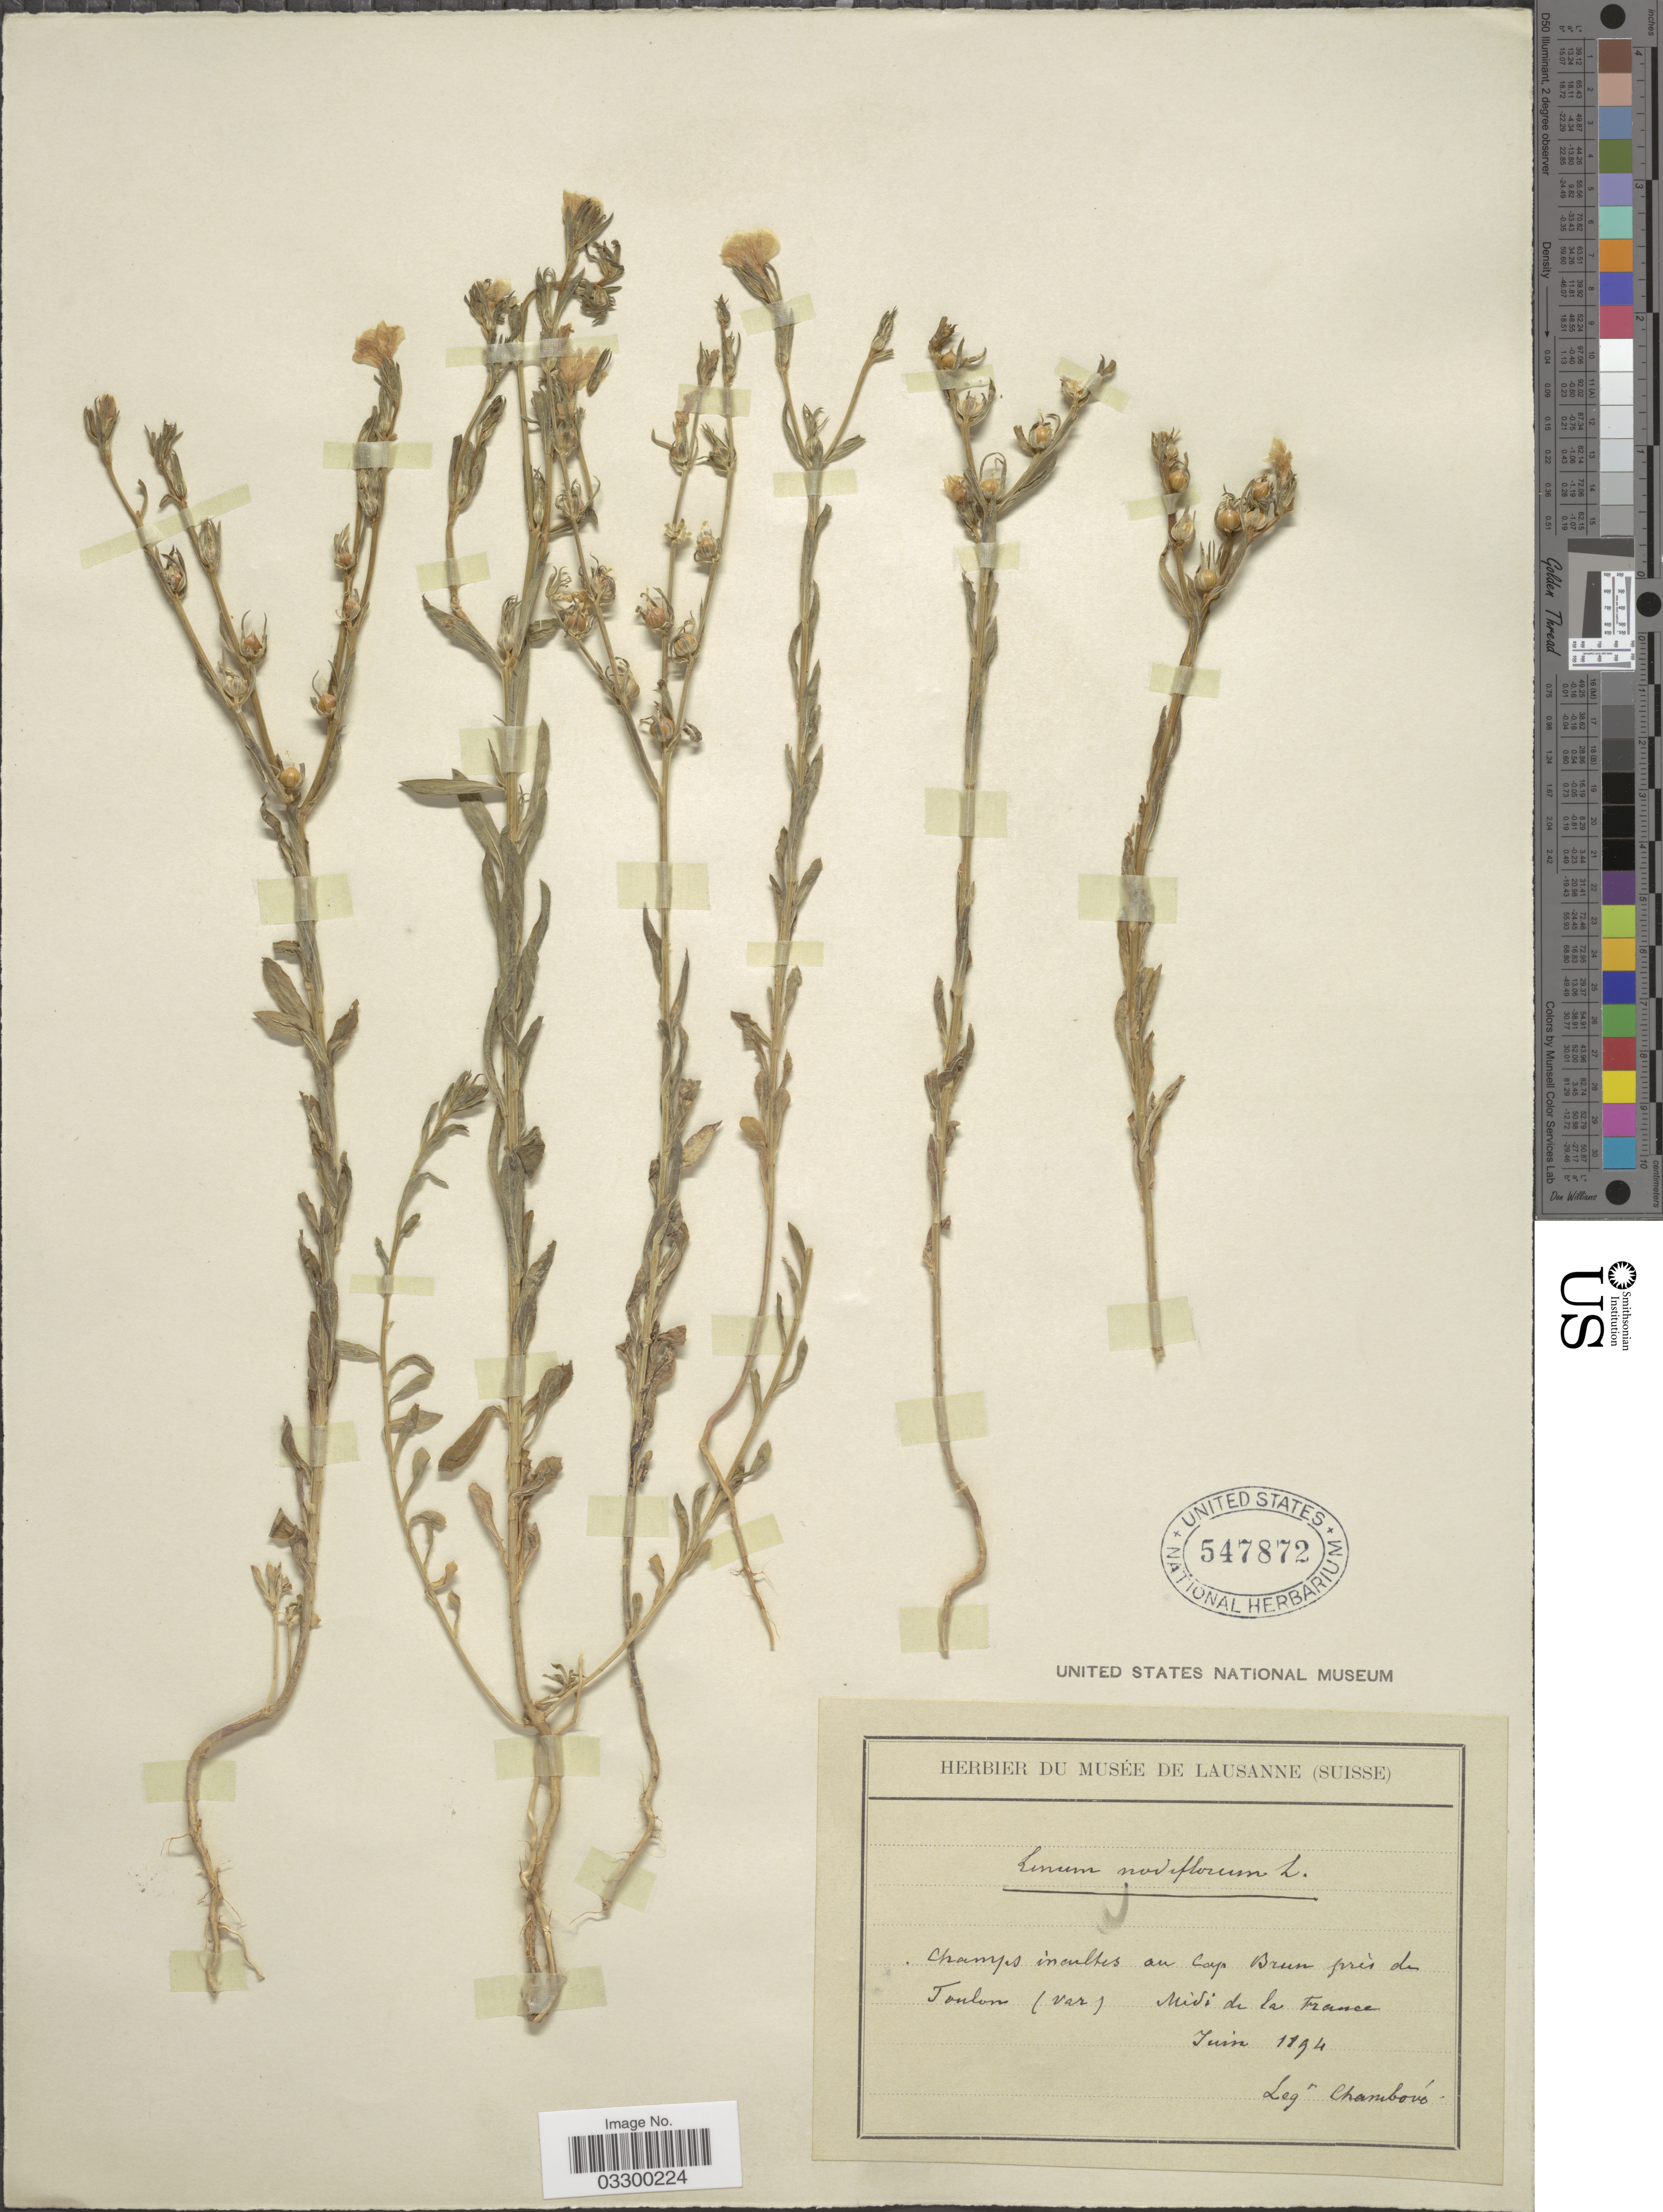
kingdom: Plantae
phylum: Tracheophyta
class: Magnoliopsida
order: Malpighiales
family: Linaceae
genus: Linum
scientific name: Linum nodiflorum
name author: L.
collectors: Chambove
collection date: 1894-06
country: France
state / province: Provence-Alpes-Côte d'Azur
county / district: Var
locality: Champs incultes au Cap Brun près de Toulon (Var). Midi de la France.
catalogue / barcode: US 547872